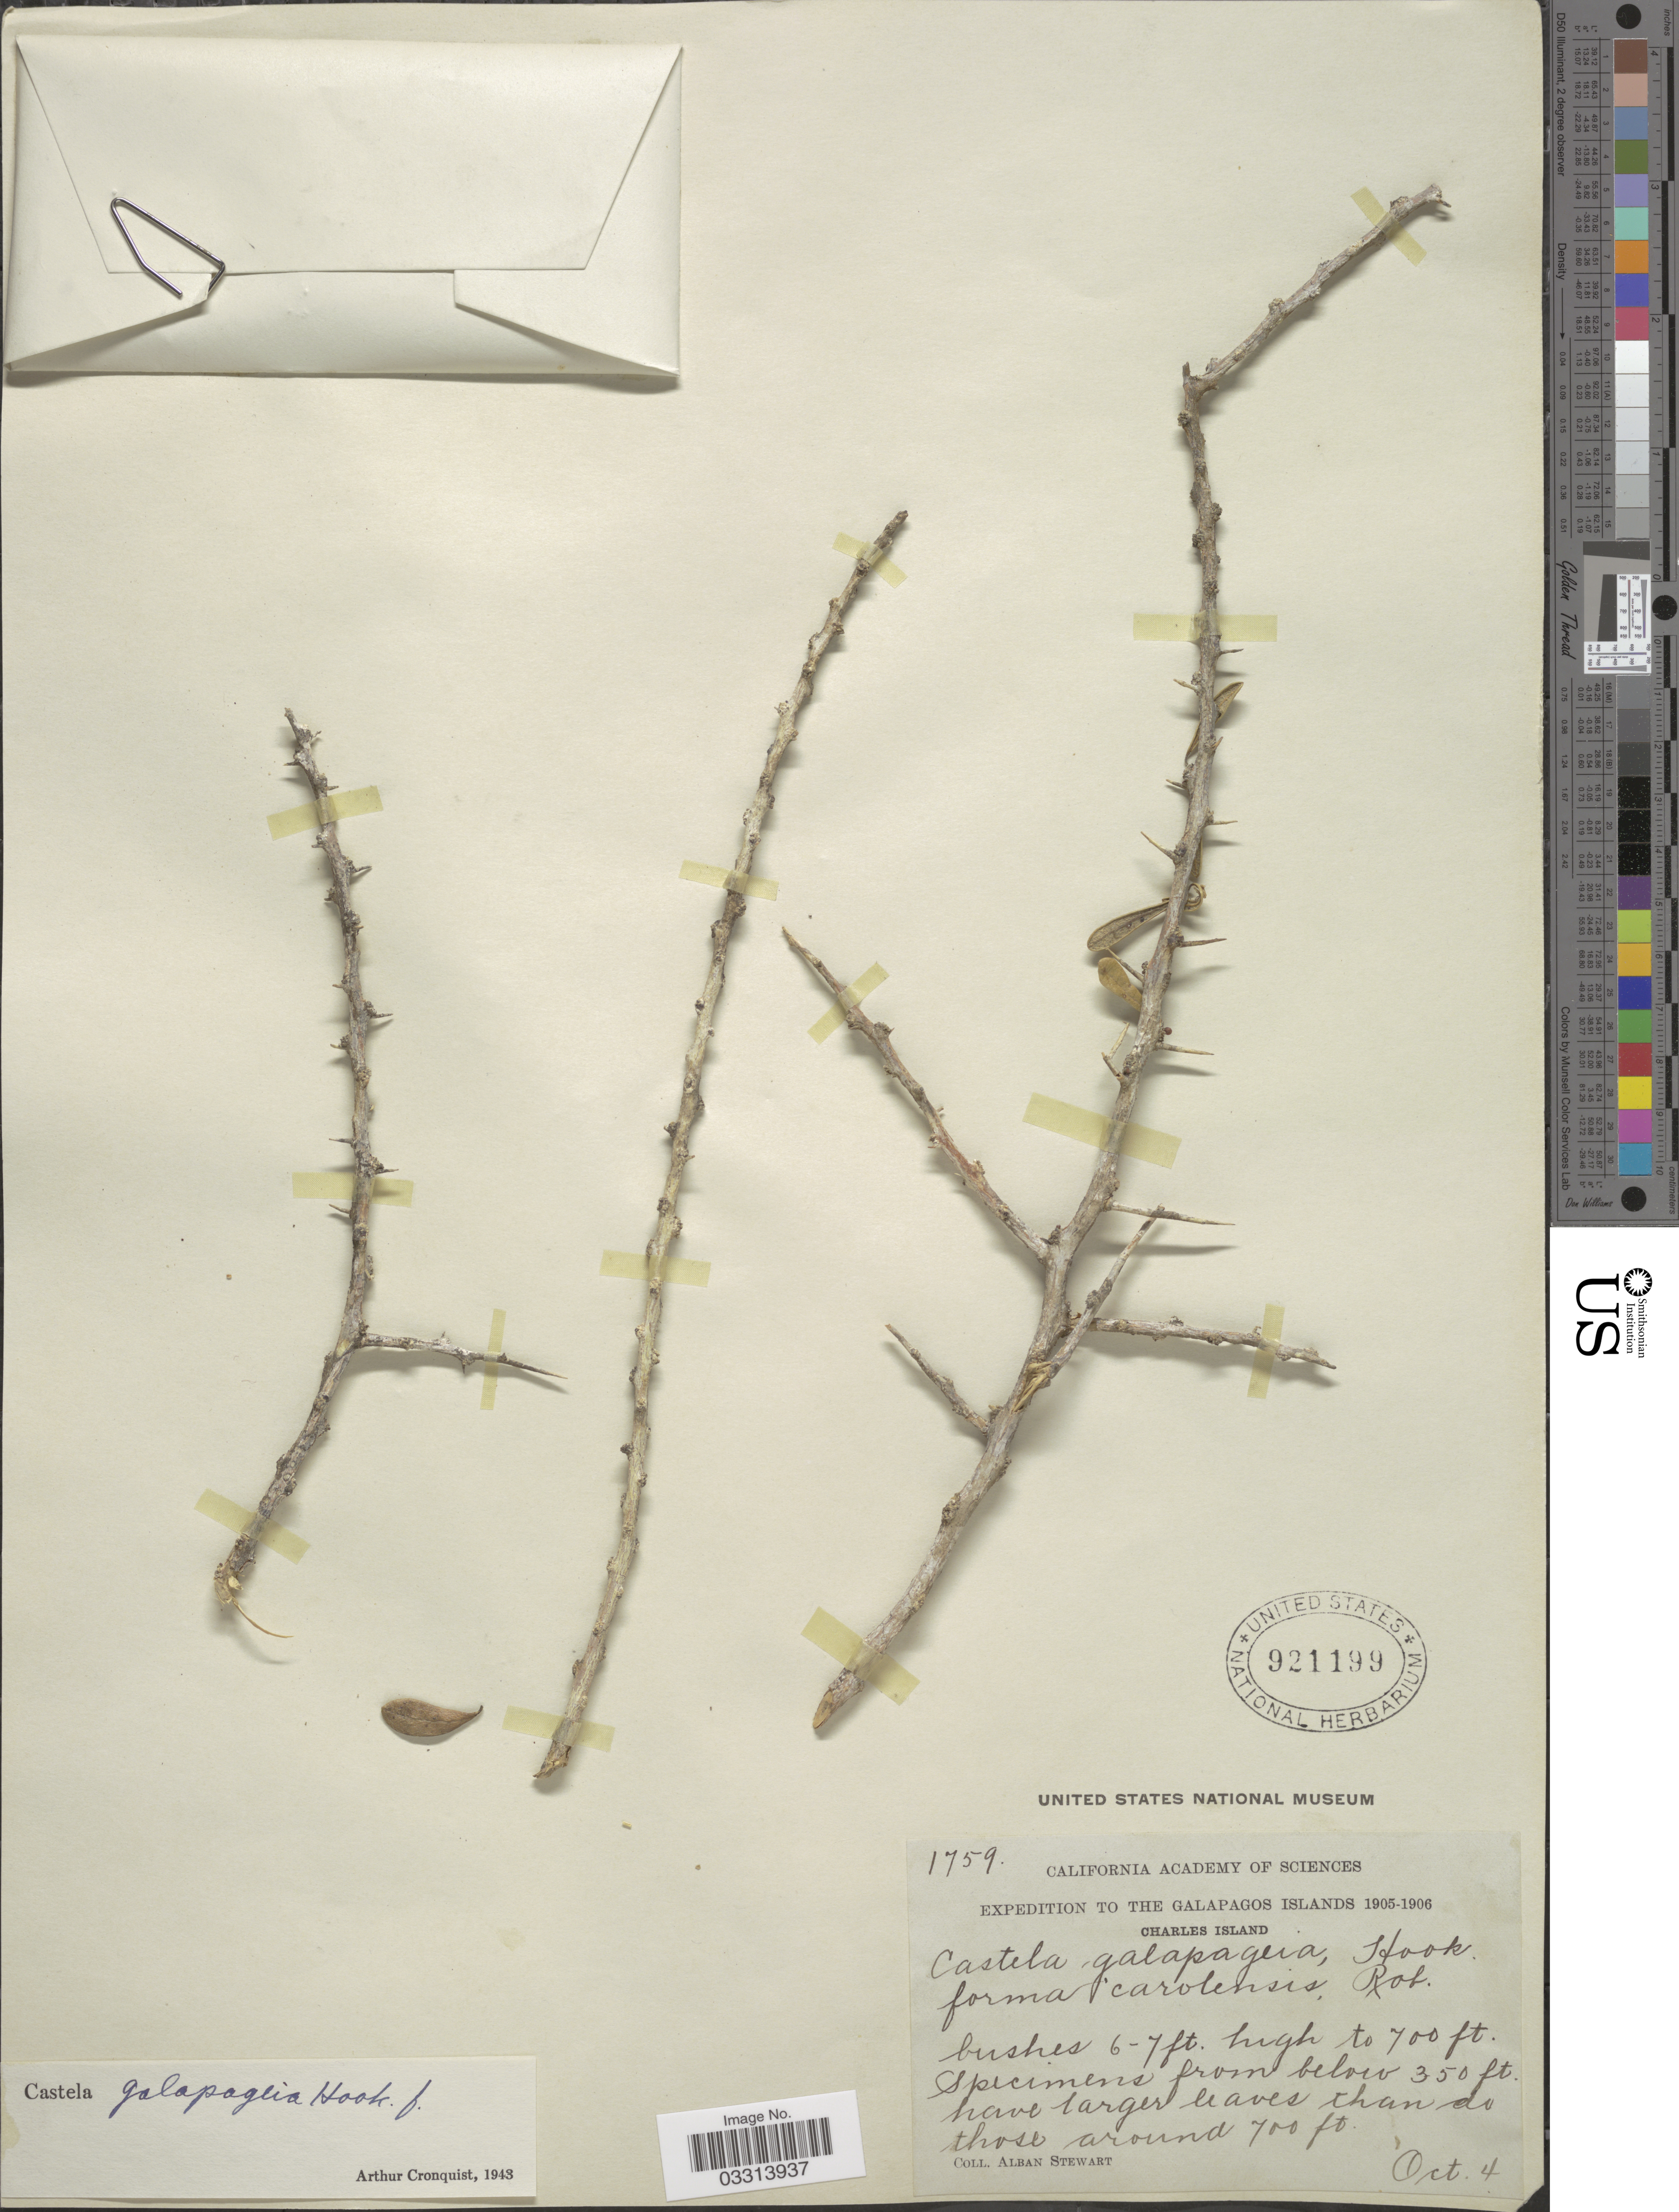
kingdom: Plantae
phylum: Tracheophyta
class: Magnoliopsida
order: Sapindales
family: Simaroubaceae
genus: Castela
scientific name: Castela galapageia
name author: Hook. f.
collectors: A. Stewart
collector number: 1759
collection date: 1905-10-04/1906-10-04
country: Ecuador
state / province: Colón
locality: The Galapagos Islands. Charles Island.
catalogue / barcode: US 921199